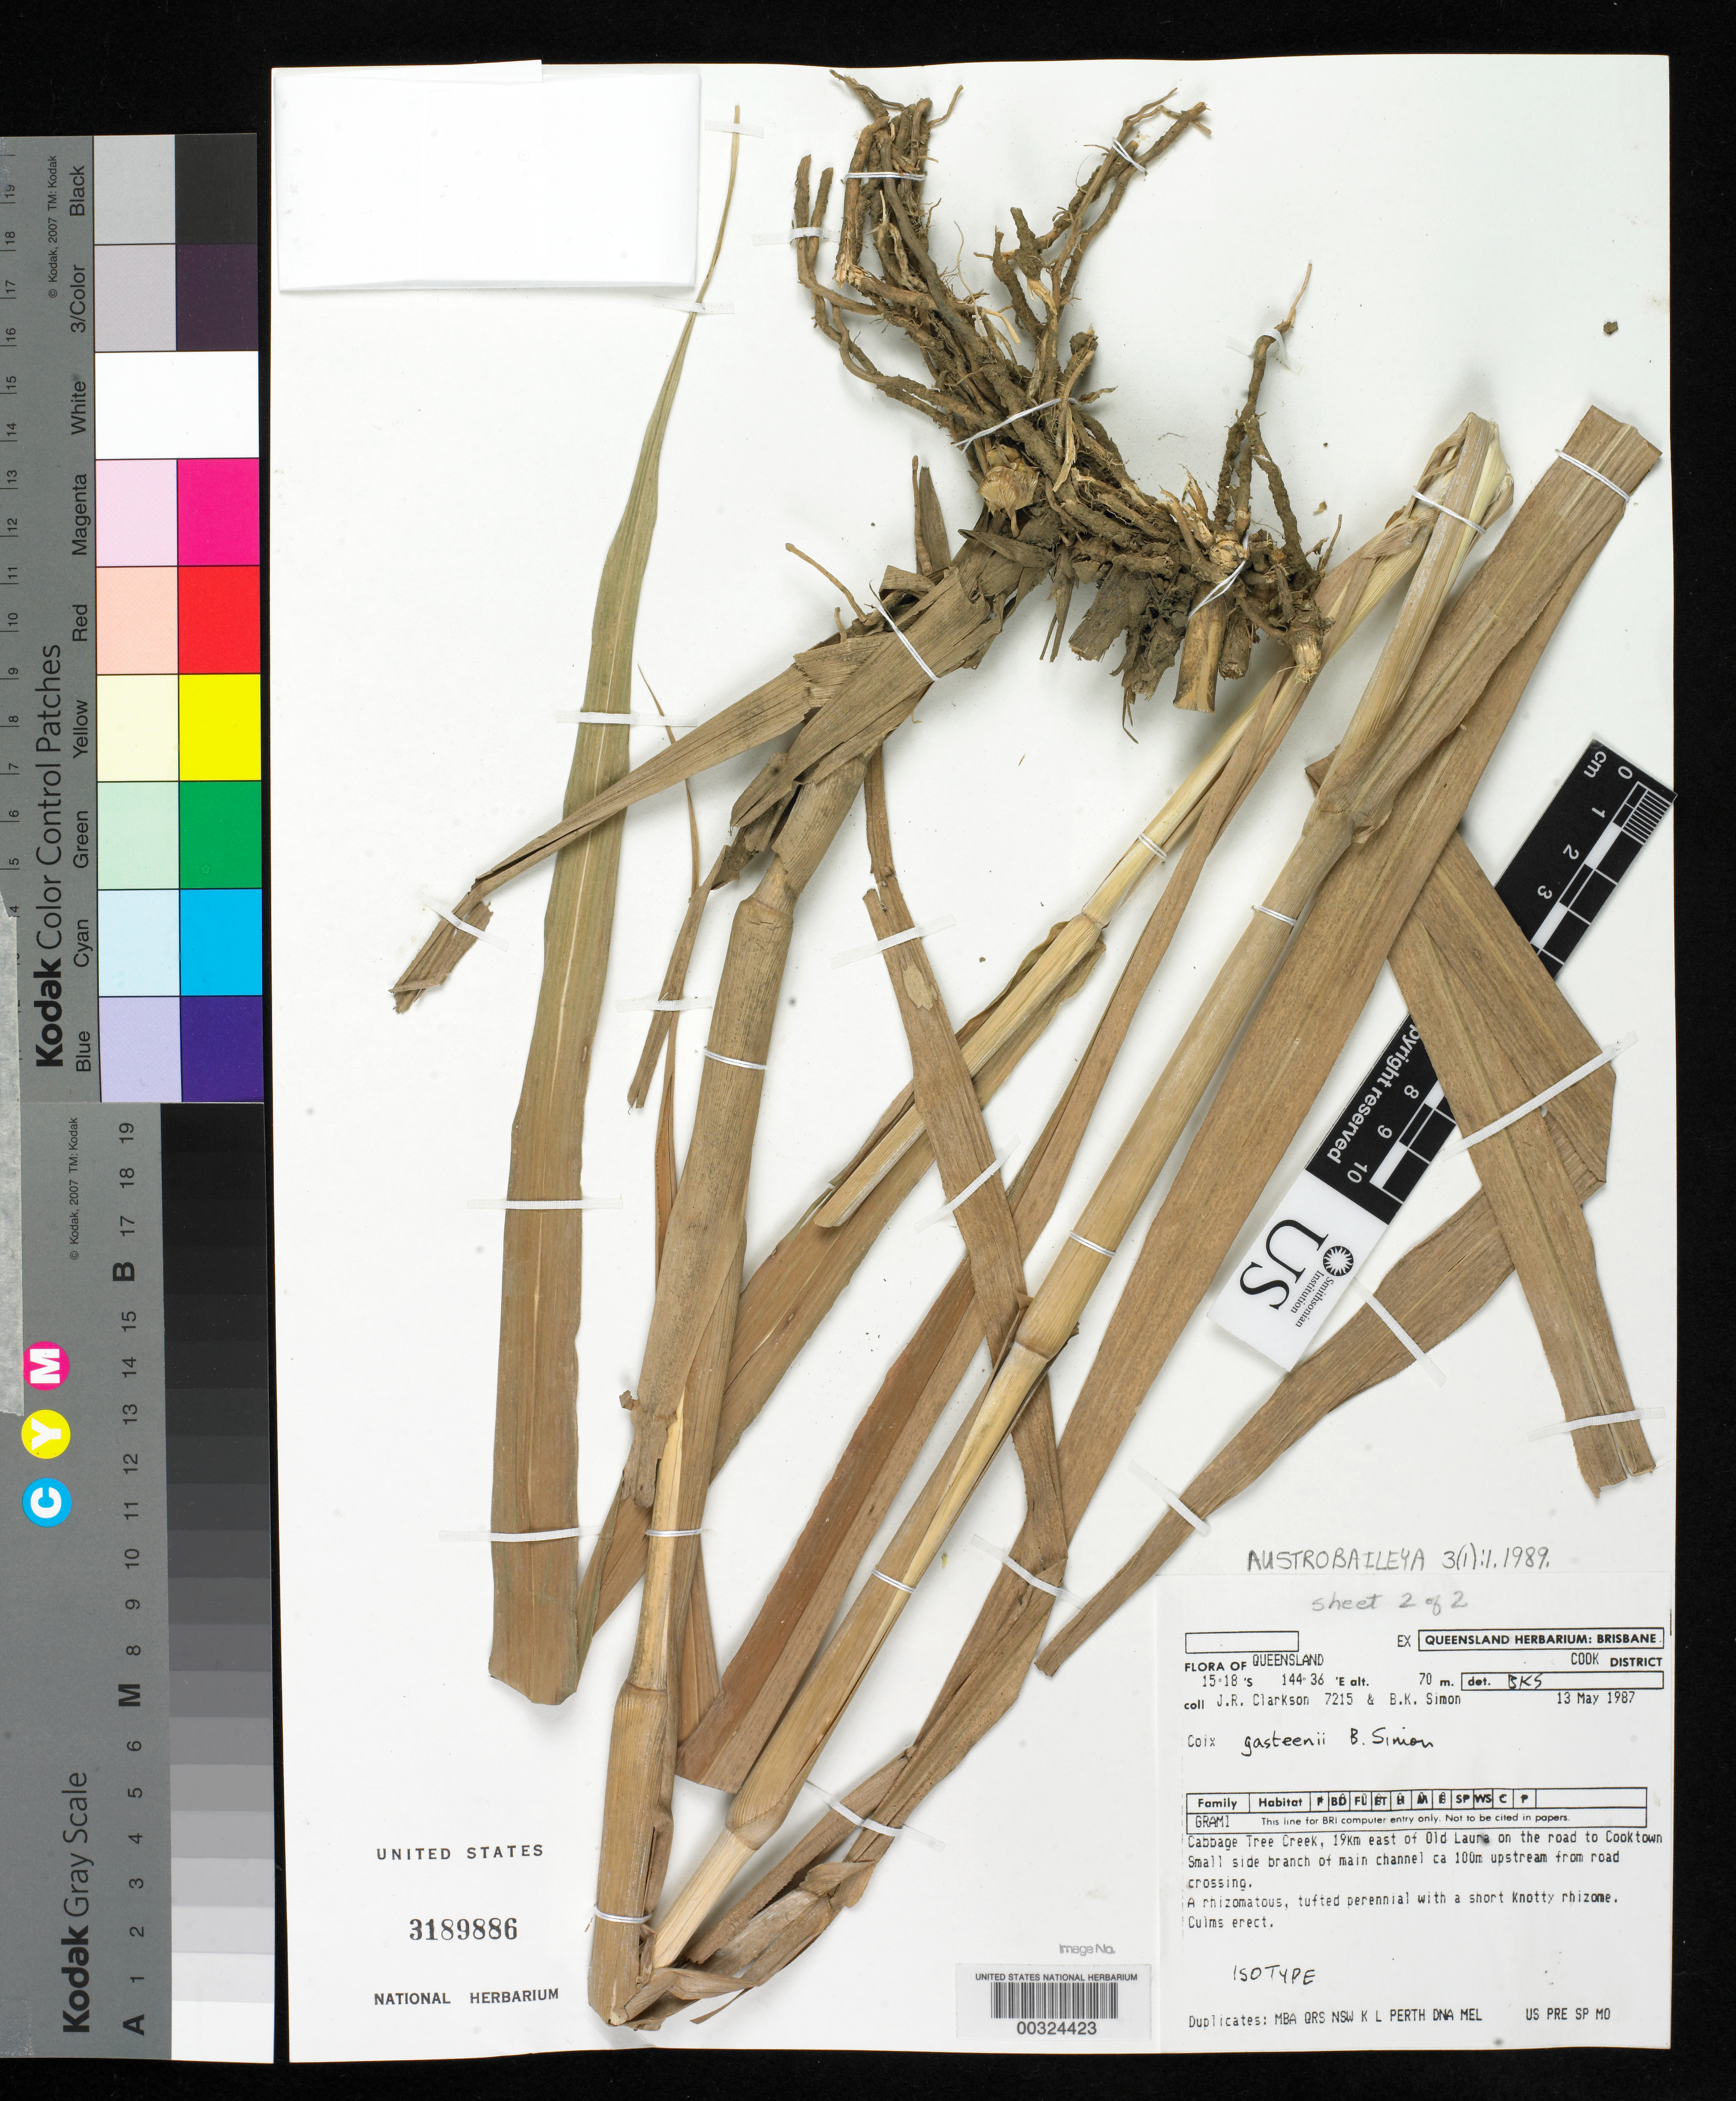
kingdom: Plantae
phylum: Tracheophyta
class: Liliopsida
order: Poales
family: Poaceae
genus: Coix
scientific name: Coix gasteenii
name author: B.K. Simon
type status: Isotype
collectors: J. Clarkson & B. K. Simon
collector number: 7215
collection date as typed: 13 May 1987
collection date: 1987-05-13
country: Australia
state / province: Queensland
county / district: Cook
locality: Cabbage Tree Creek, 19 km E of old Laura on road to Cooktown, branch of main channel ca 100 m upstream from road crossing.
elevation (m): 70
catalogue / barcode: US 3189886